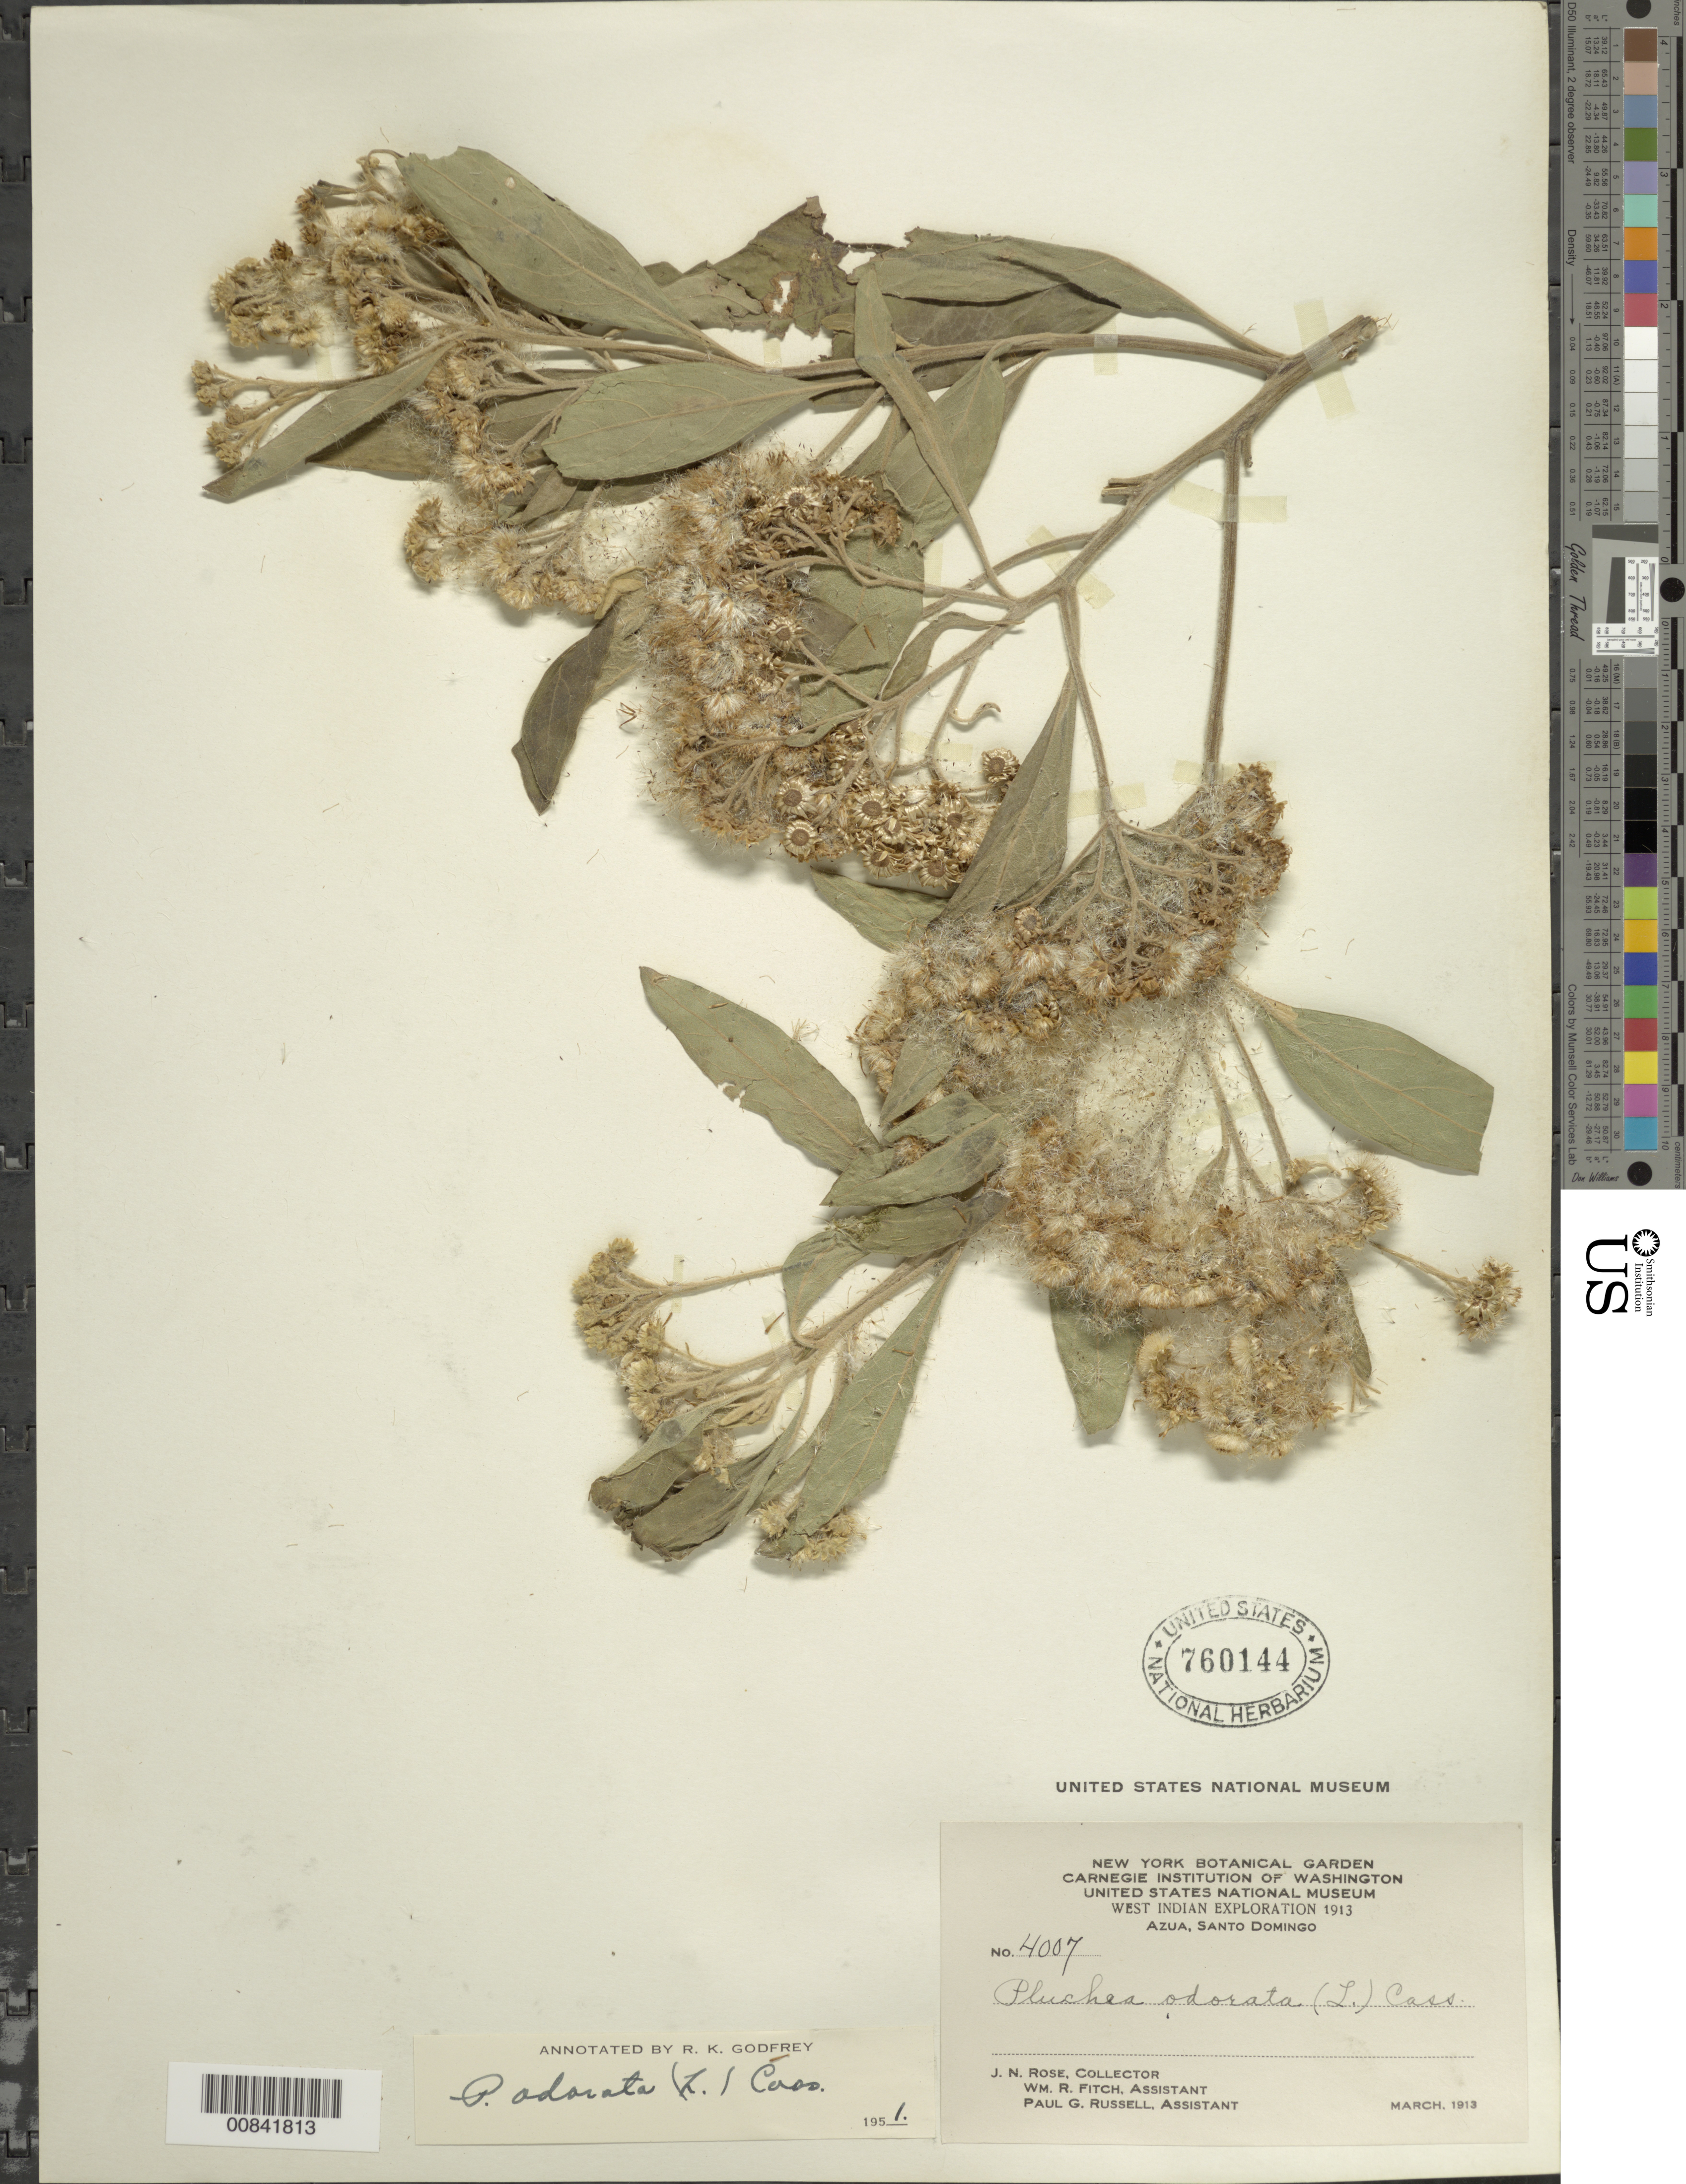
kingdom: Plantae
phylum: Tracheophyta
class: Magnoliopsida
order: Asterales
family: Asteraceae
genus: Pluchea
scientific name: Pluchea carolinensis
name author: (Jacq.) D. Don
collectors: J. N. Rose, W. R. Fitch & P. G. Russell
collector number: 4007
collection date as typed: Mar 1913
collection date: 1913-03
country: Dominican Republic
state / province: Azua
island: Hispaniola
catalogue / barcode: US 760144